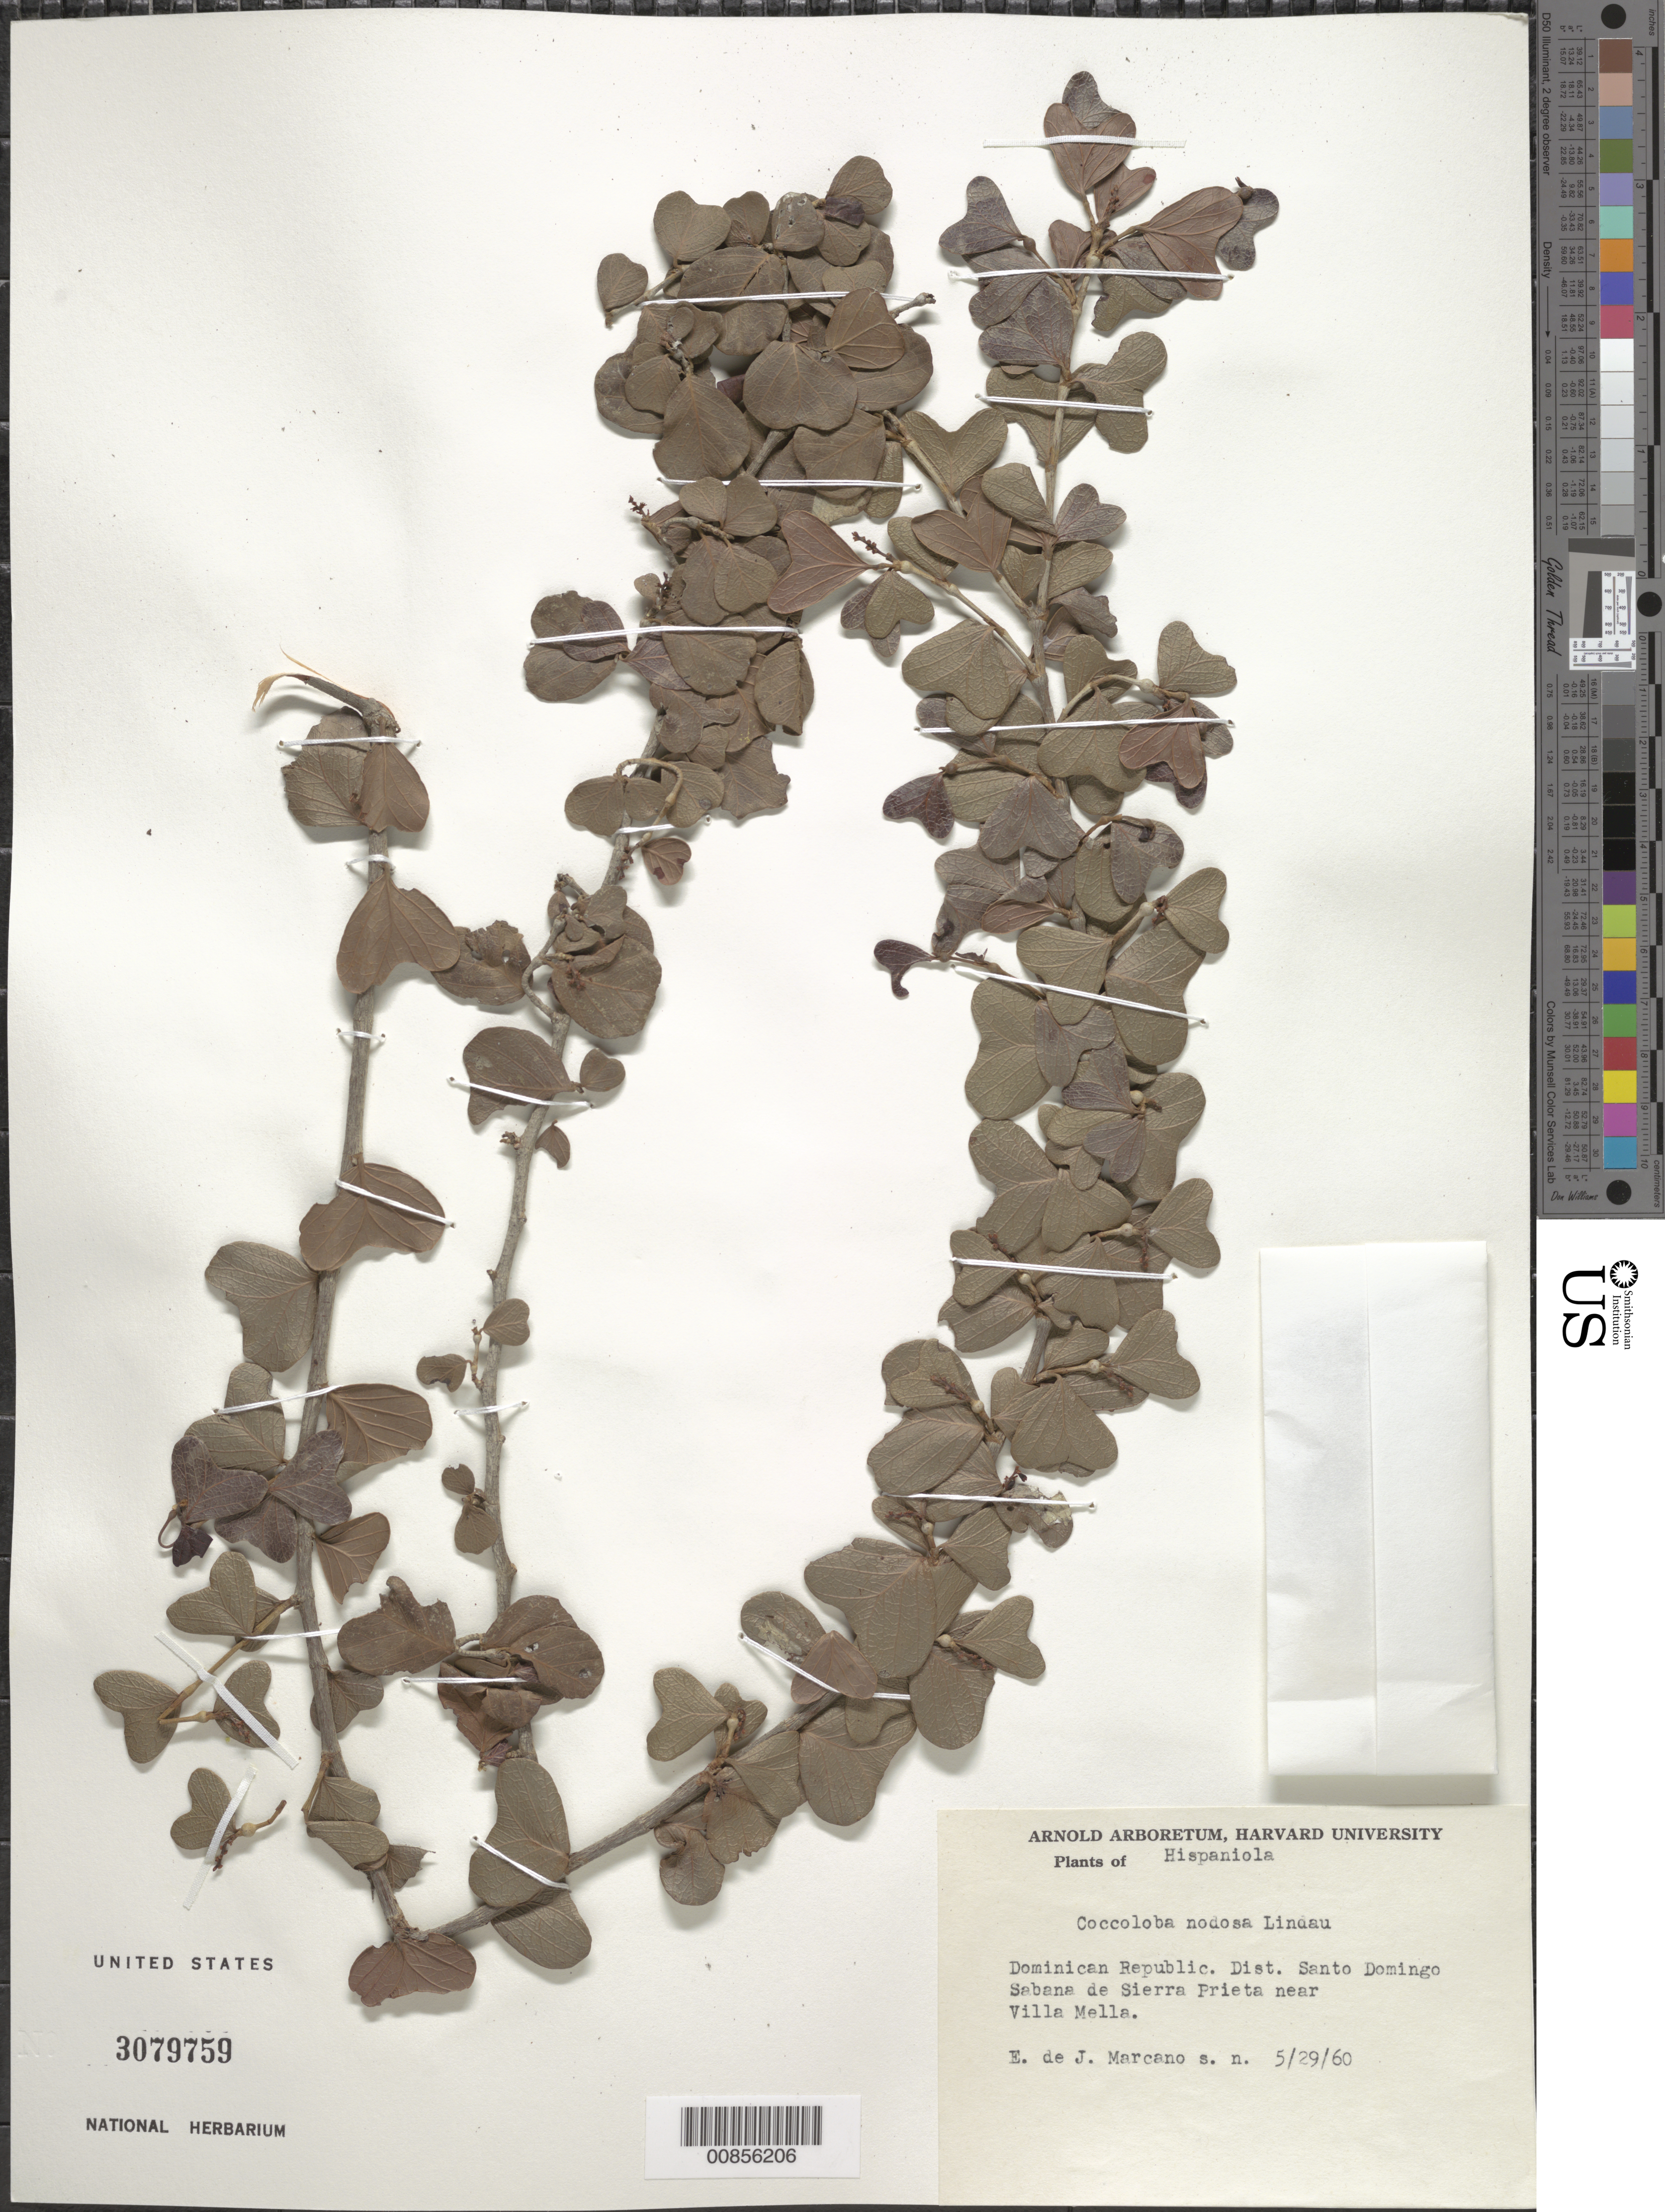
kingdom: Plantae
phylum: Tracheophyta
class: Magnoliopsida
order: Caryophyllales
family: Polygonaceae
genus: Coccoloba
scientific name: Coccoloba nodosa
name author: Lindau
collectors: E. J. Marcano F.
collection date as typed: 29 May 1960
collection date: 1960-05-29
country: Dominican Republic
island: Hispaniola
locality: Distr. Santo Domingo, Sabana de Sierra Prieta near Villa Mella.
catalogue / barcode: US 3079759